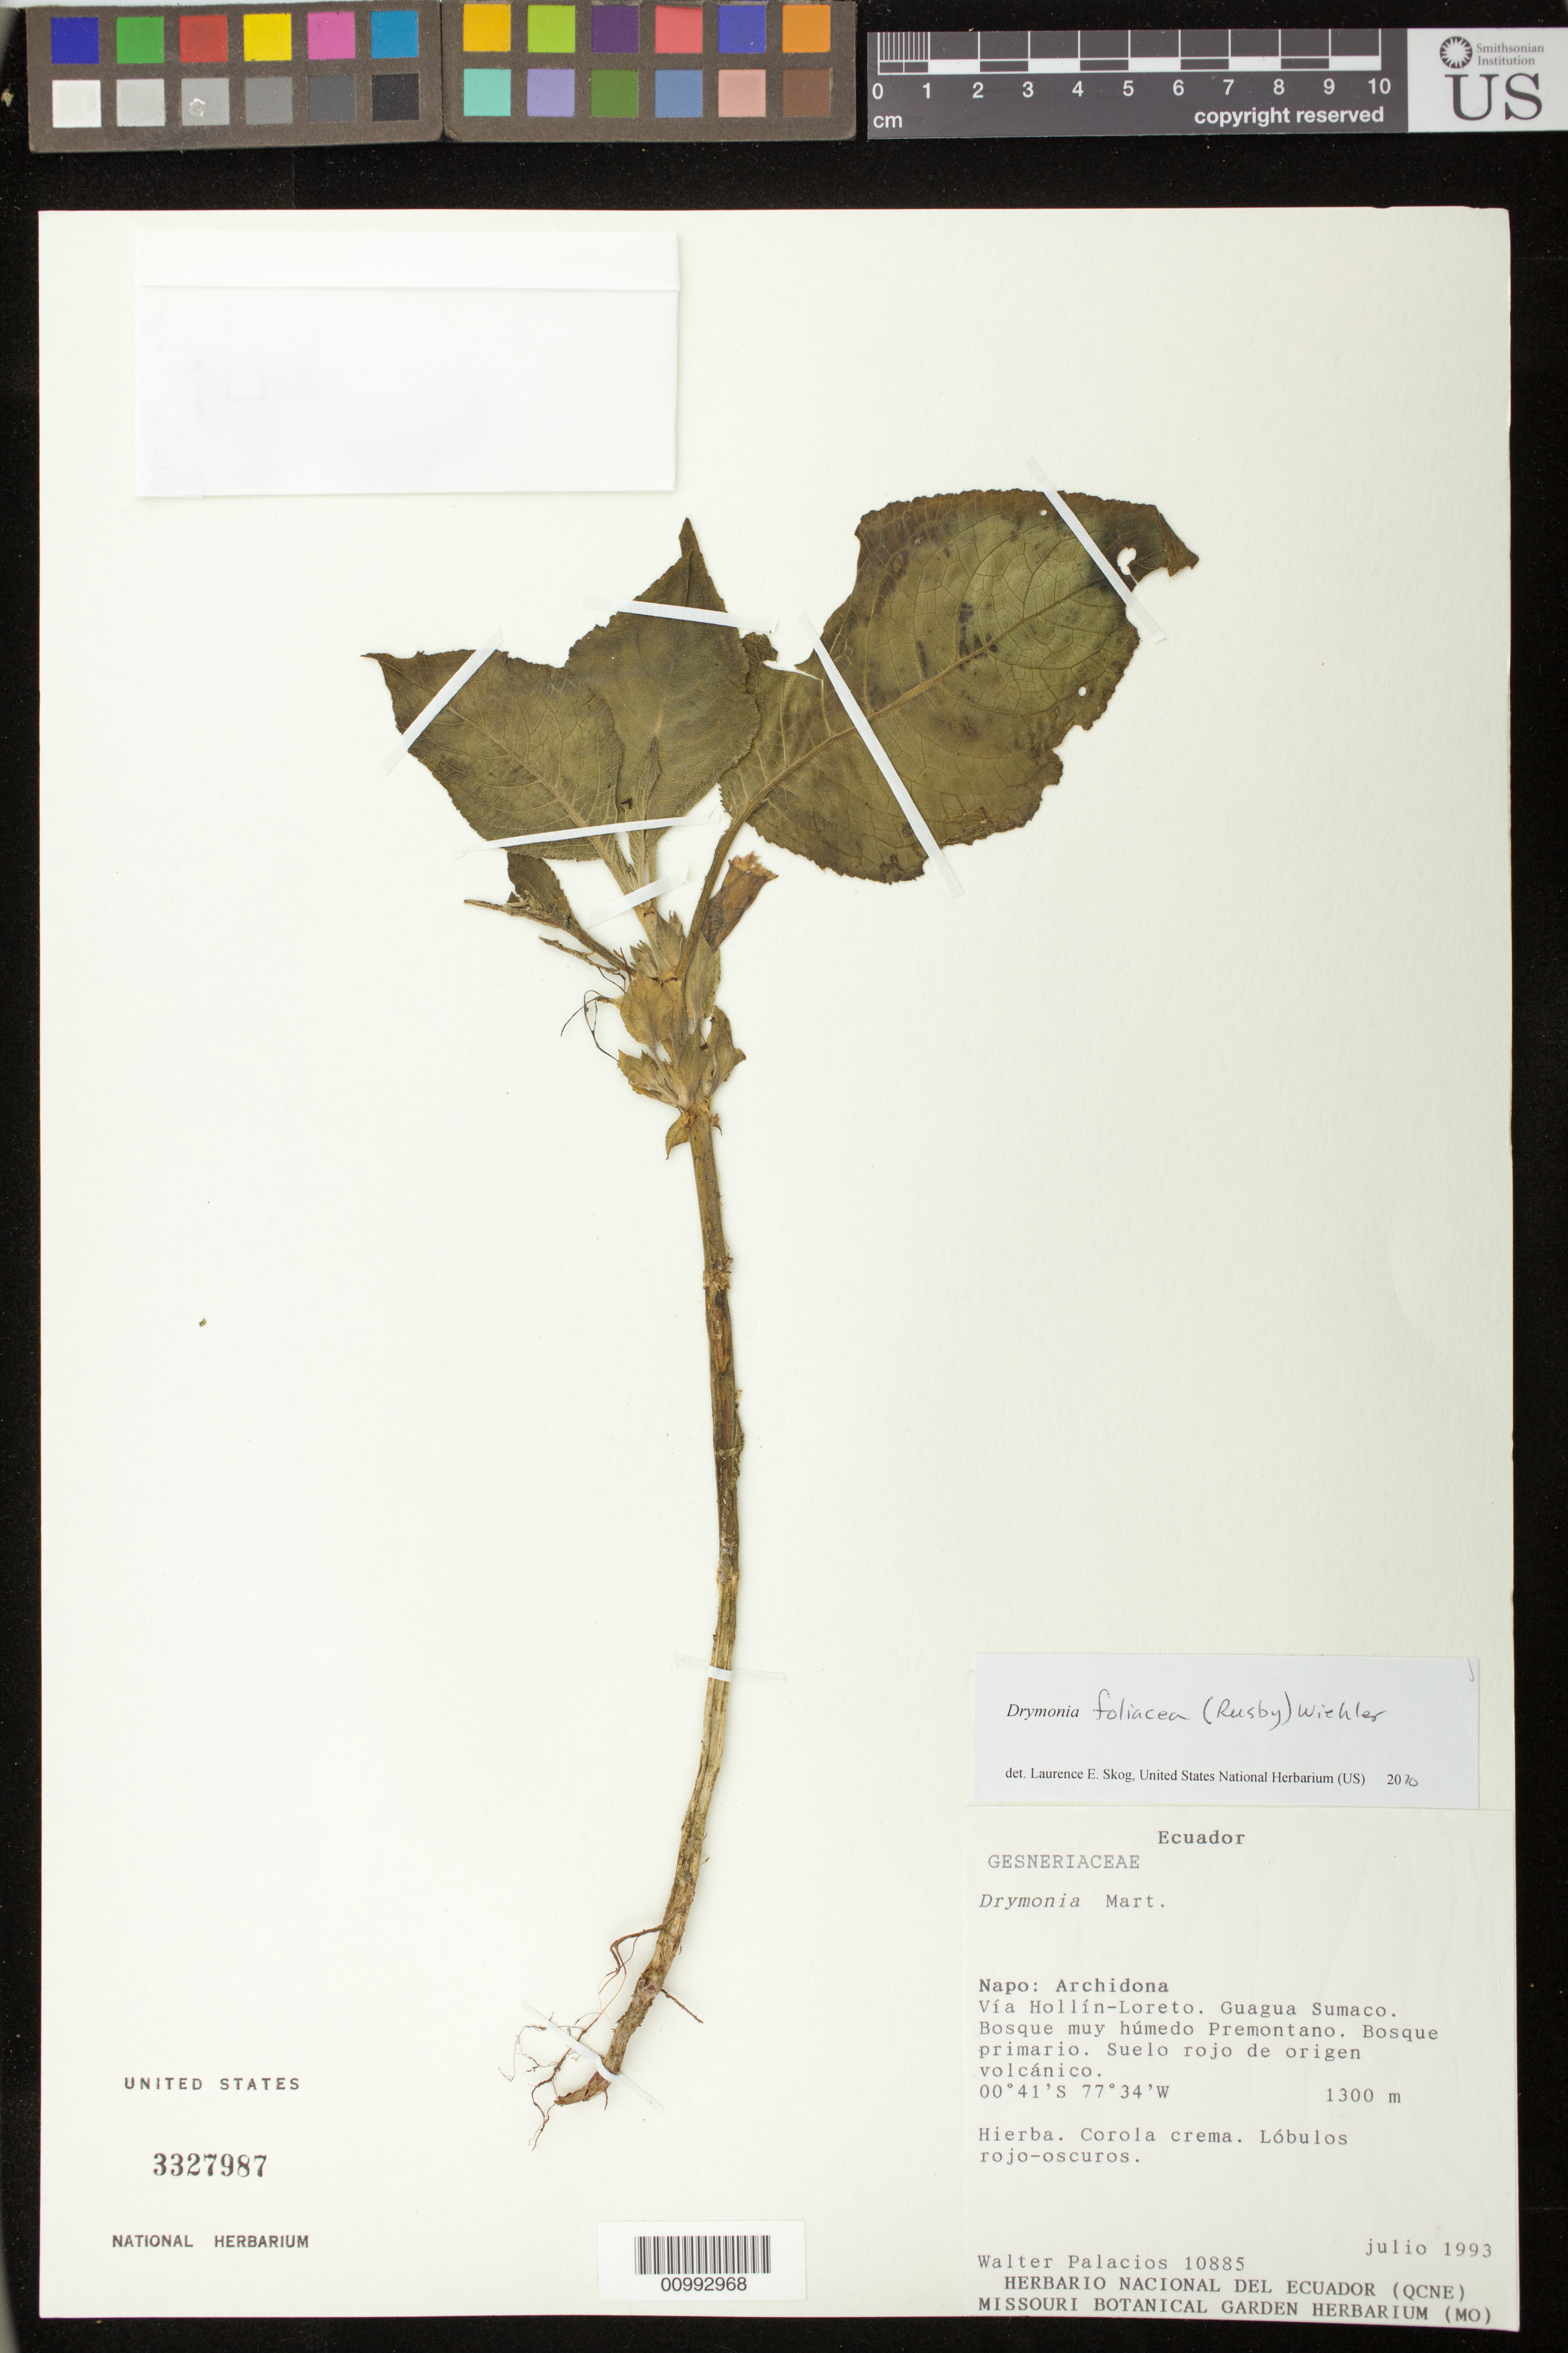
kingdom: Plantae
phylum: Tracheophyta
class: Magnoliopsida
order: Lamiales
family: Gesneriaceae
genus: Drymonia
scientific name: Drymonia foliacea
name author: (Rusby) Wiehler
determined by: Skog, Laurence E.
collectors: W. Palacios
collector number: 10885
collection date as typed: Jul 1993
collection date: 1993-07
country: Ecuador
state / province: Napo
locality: Napo: Archidona, vía Hollín-Loreto, Guagua Sumaco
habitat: Bosque muy húmedo premontano, bosque primario, suelo rojo de origen volcánico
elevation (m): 1300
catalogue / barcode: US 3327987